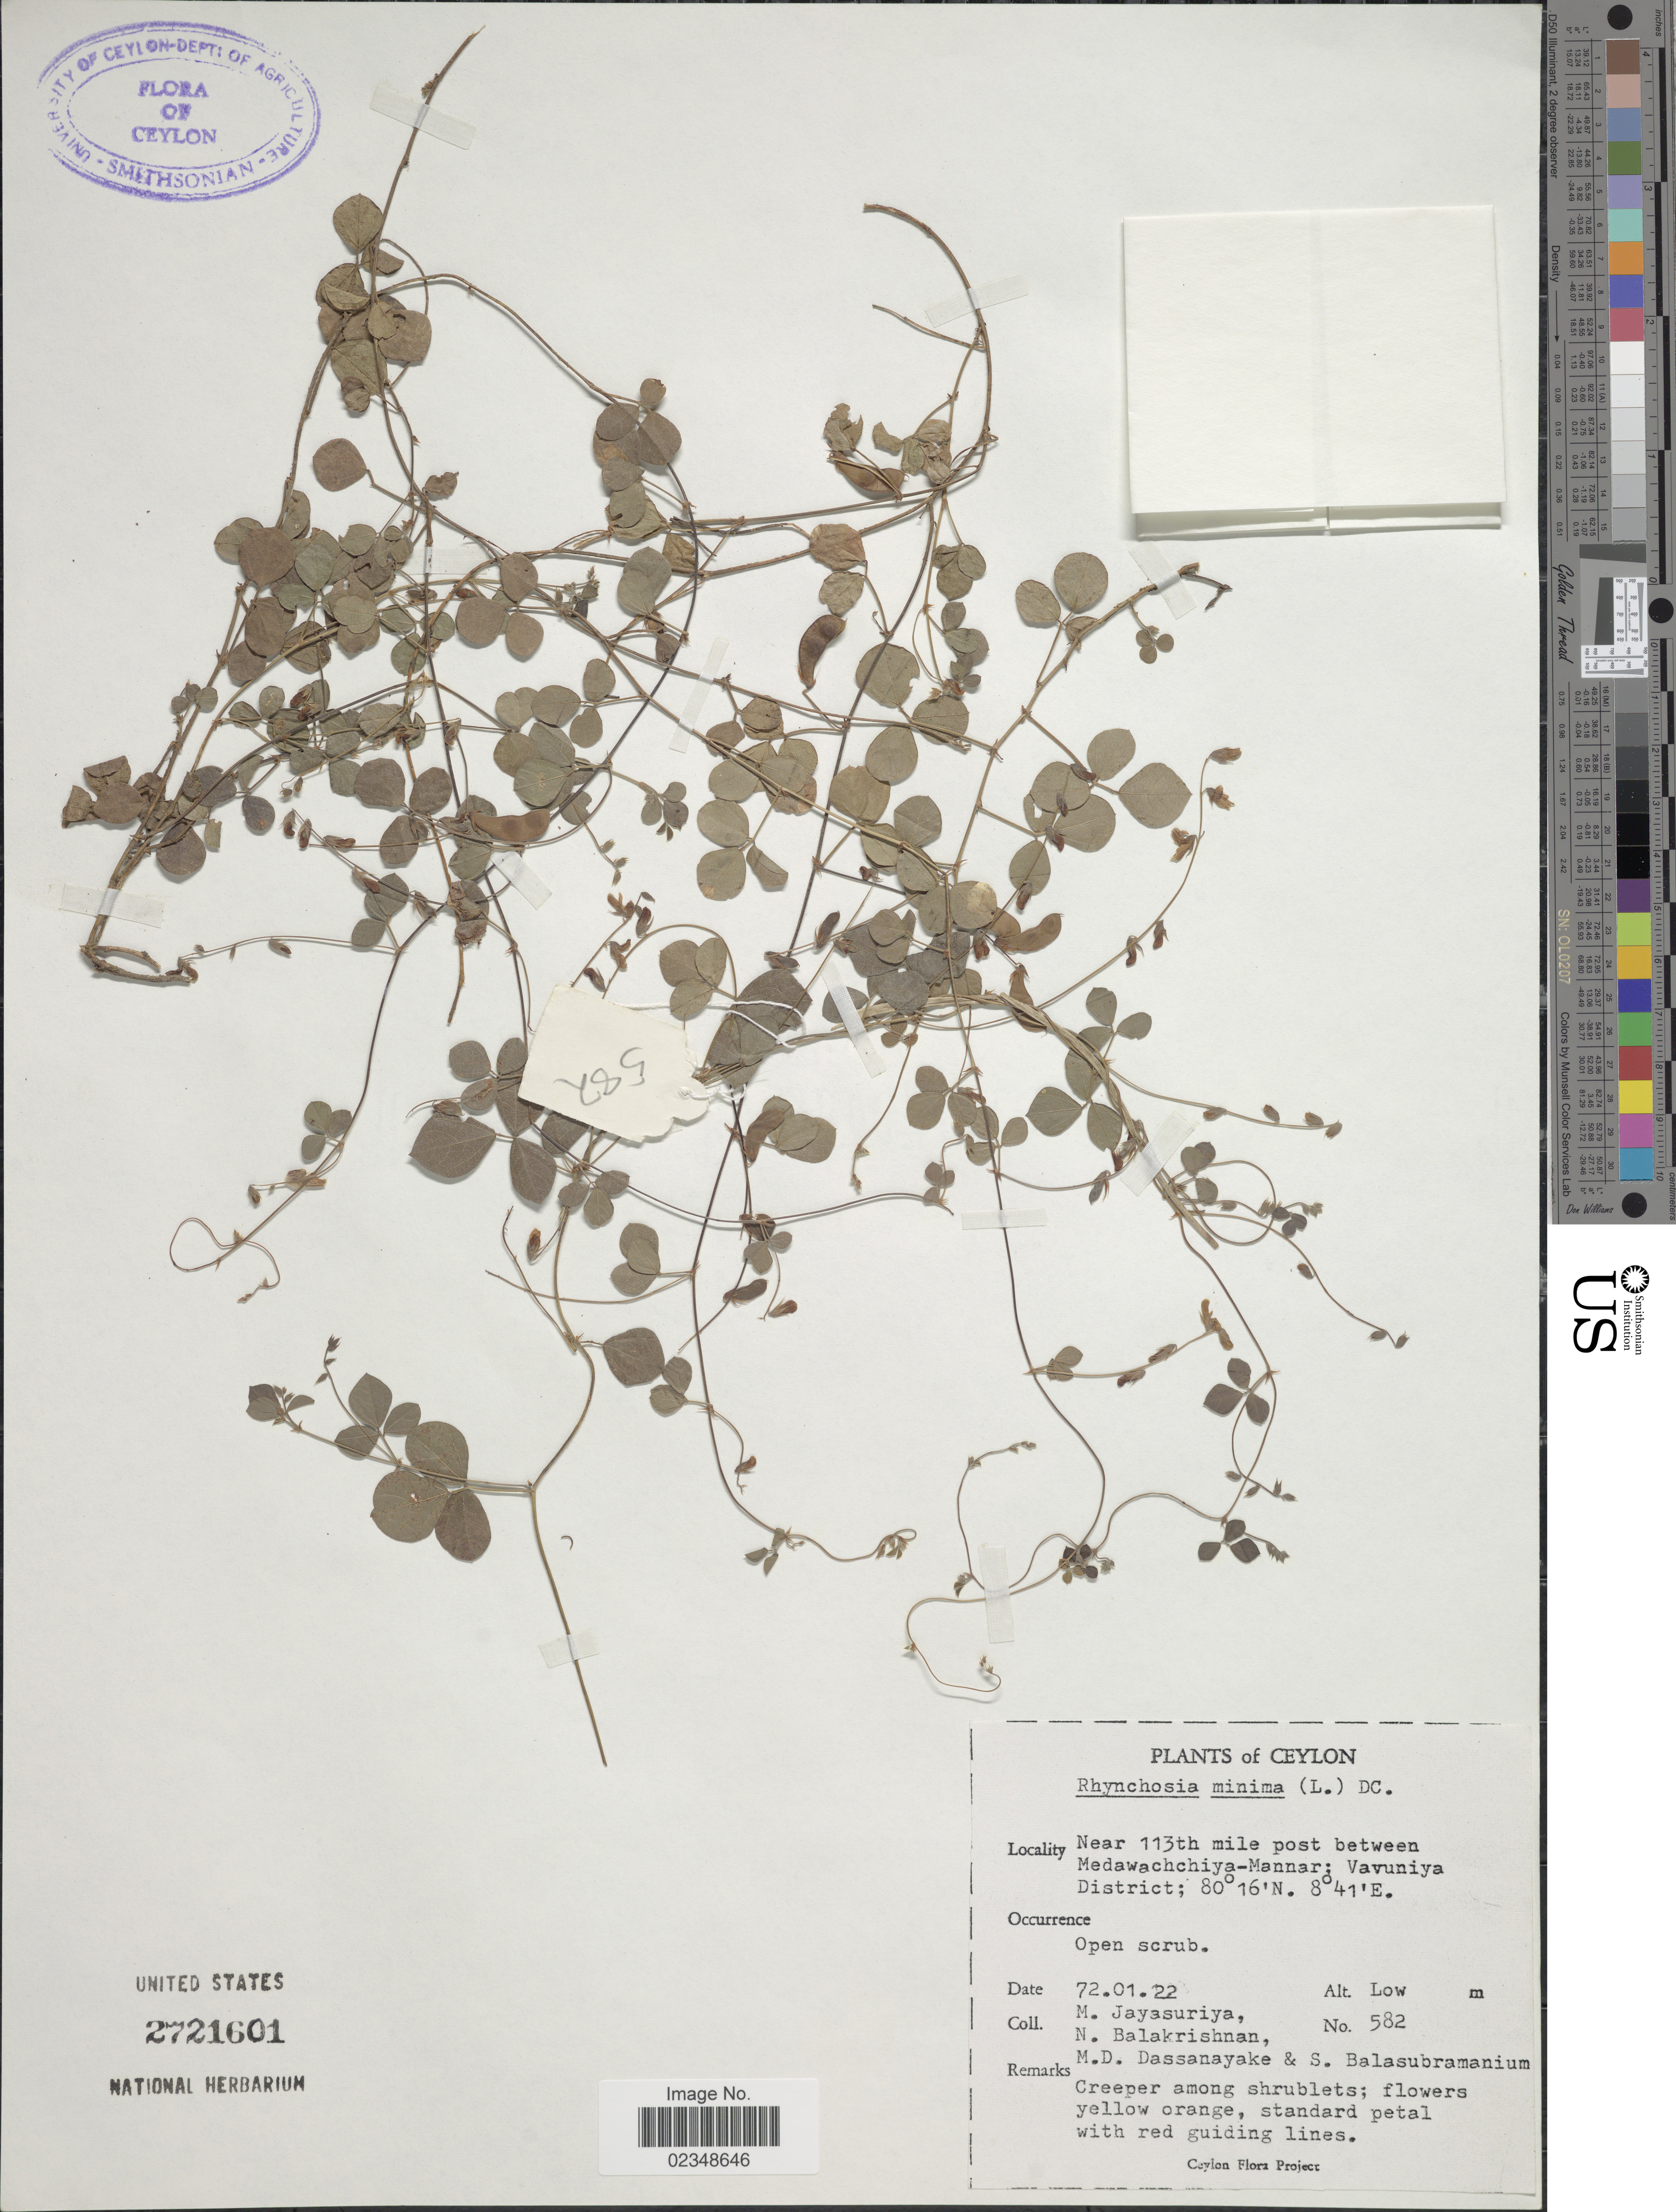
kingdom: Plantae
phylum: Tracheophyta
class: Magnoliopsida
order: Fabales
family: Fabaceae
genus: Rhynchosia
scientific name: Rhynchosia minima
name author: (L.) DC.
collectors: A. H. Jayasuriya, N. Balakrishnan, M. D. Dassanayake & S. Balasubramanium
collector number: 582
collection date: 1972-01-22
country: Sri Lanka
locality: Ceylon, Near 113th mile post between Medawachchiya-Mannar: Vavuniya District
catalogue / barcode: US 2721601